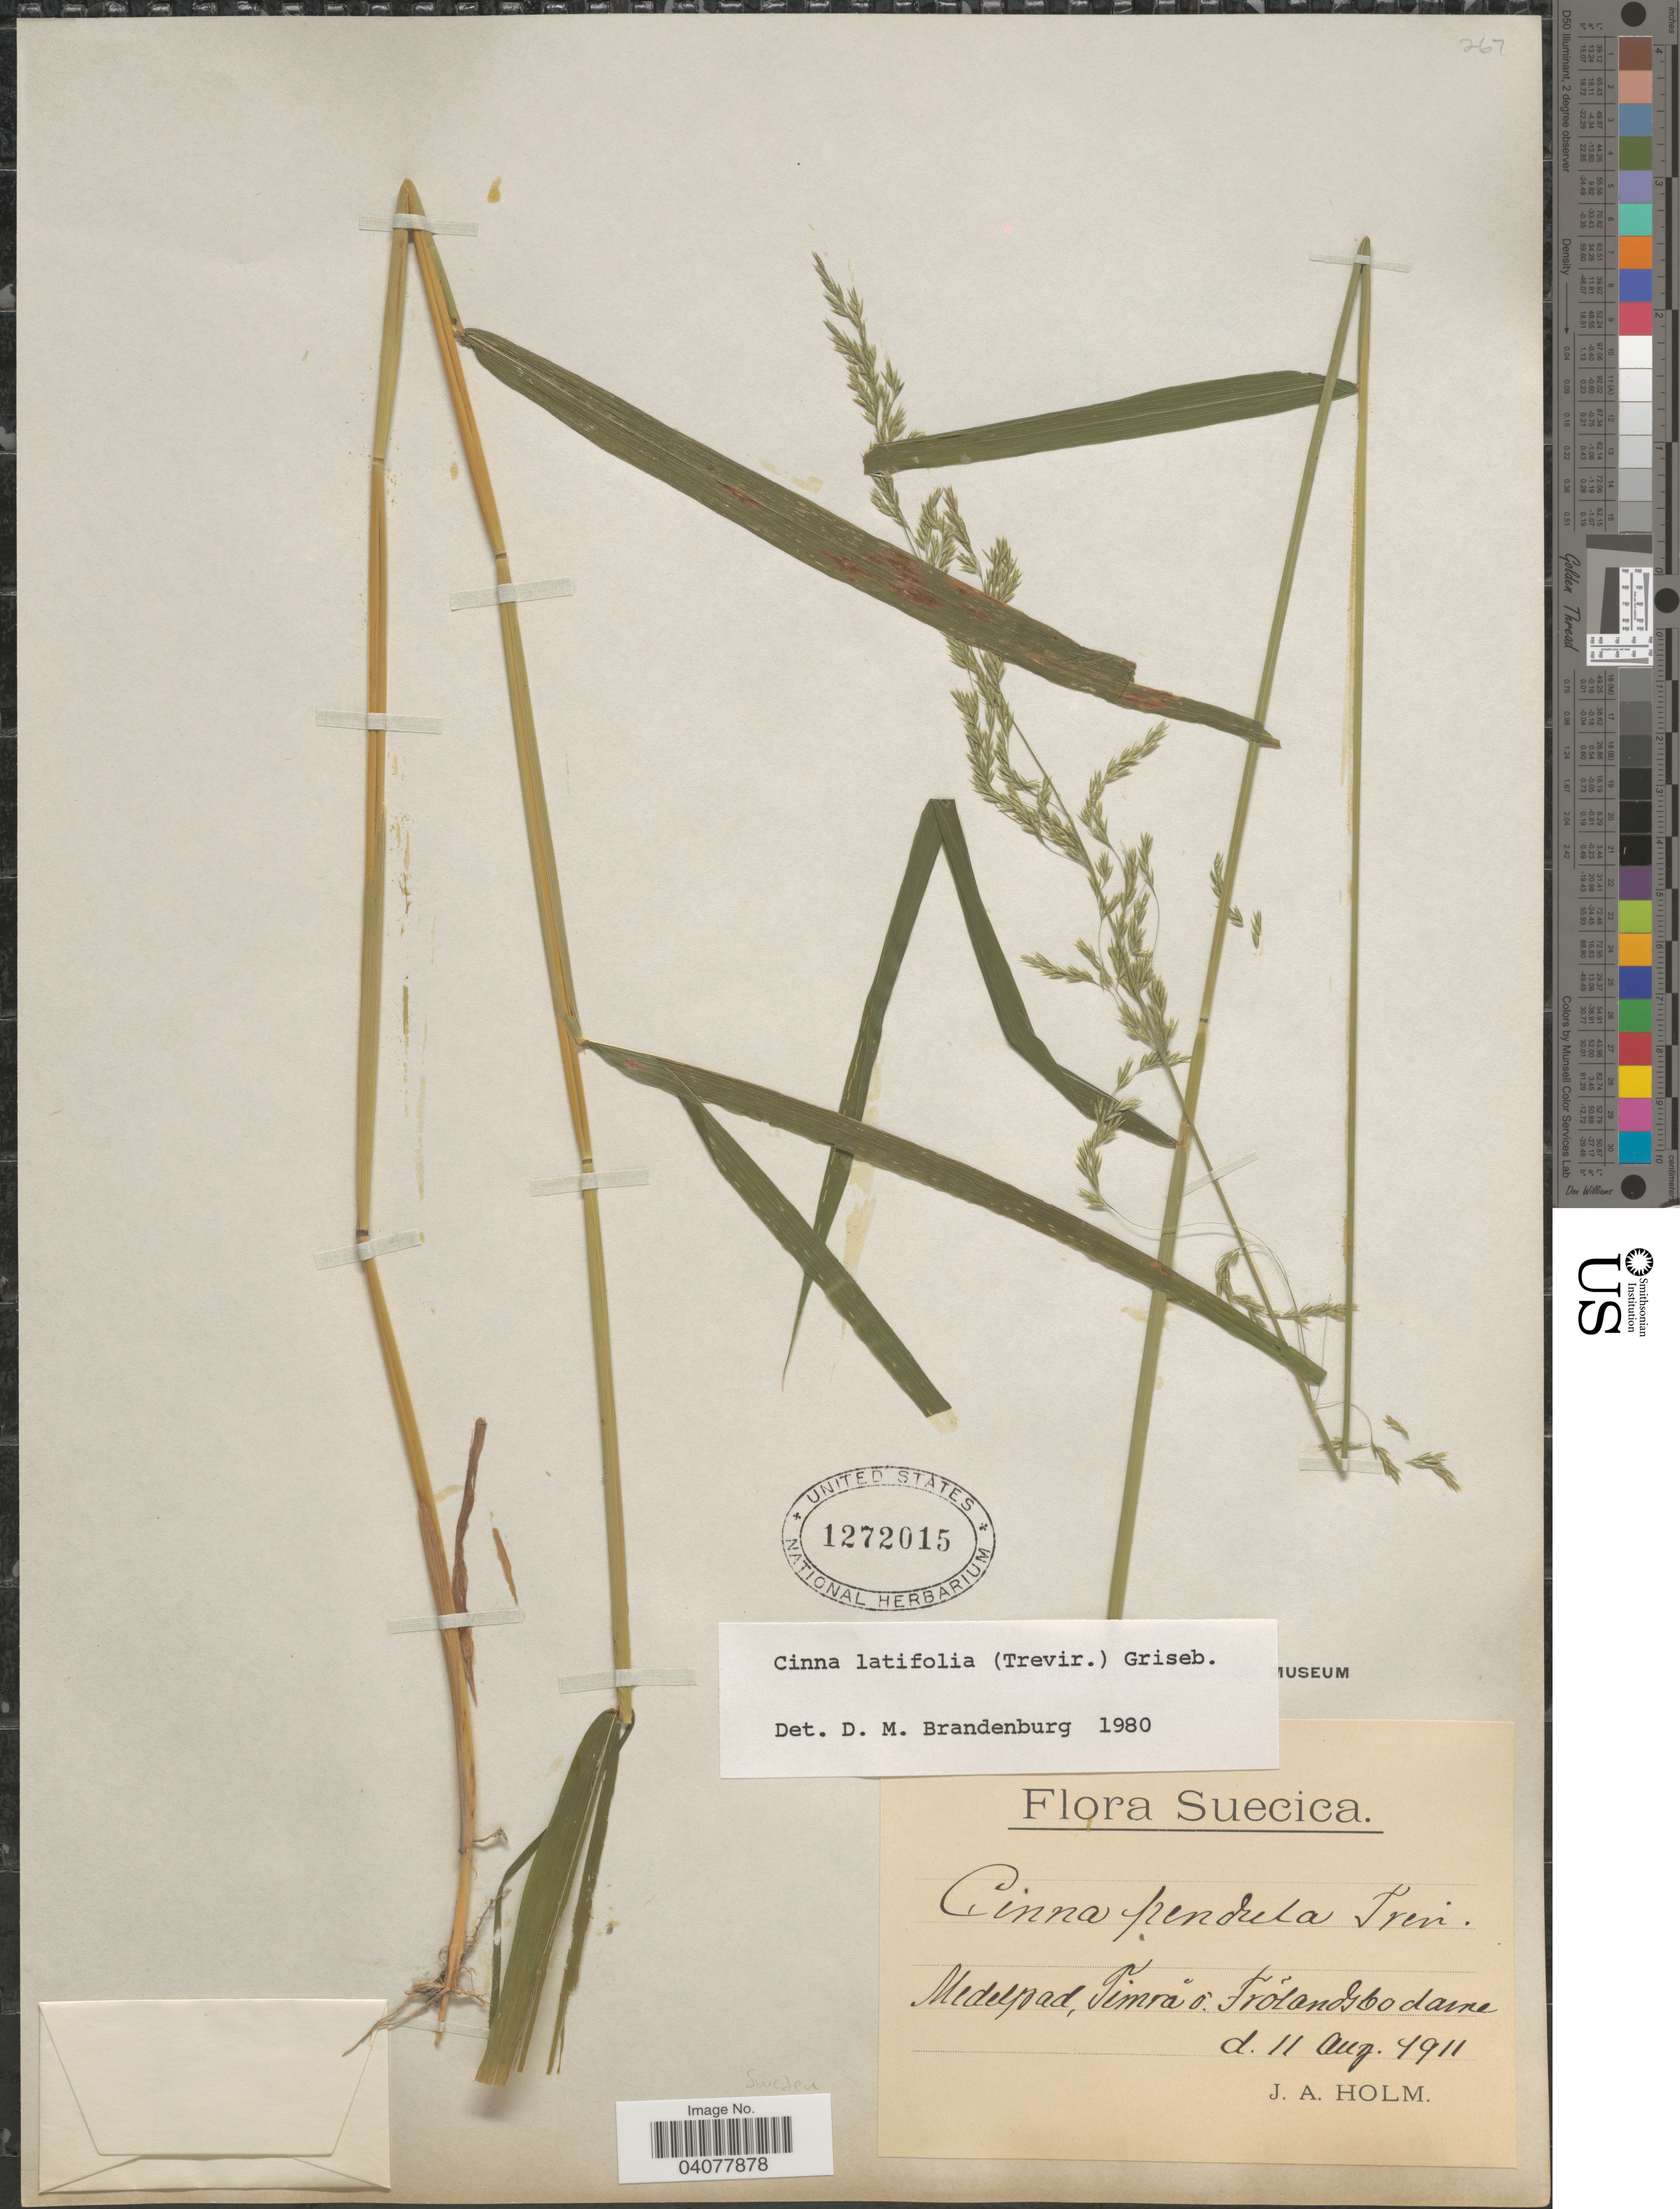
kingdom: Plantae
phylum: Tracheophyta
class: Liliopsida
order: Poales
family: Poaceae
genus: Cinna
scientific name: Cinna latifolia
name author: (Trevir. ex Goeppert) Griseb.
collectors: J. Holm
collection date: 1911-08-11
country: Sweden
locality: Suecica. Medelpad, Timrä o. Frölandsbodarne.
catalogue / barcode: US 1272015